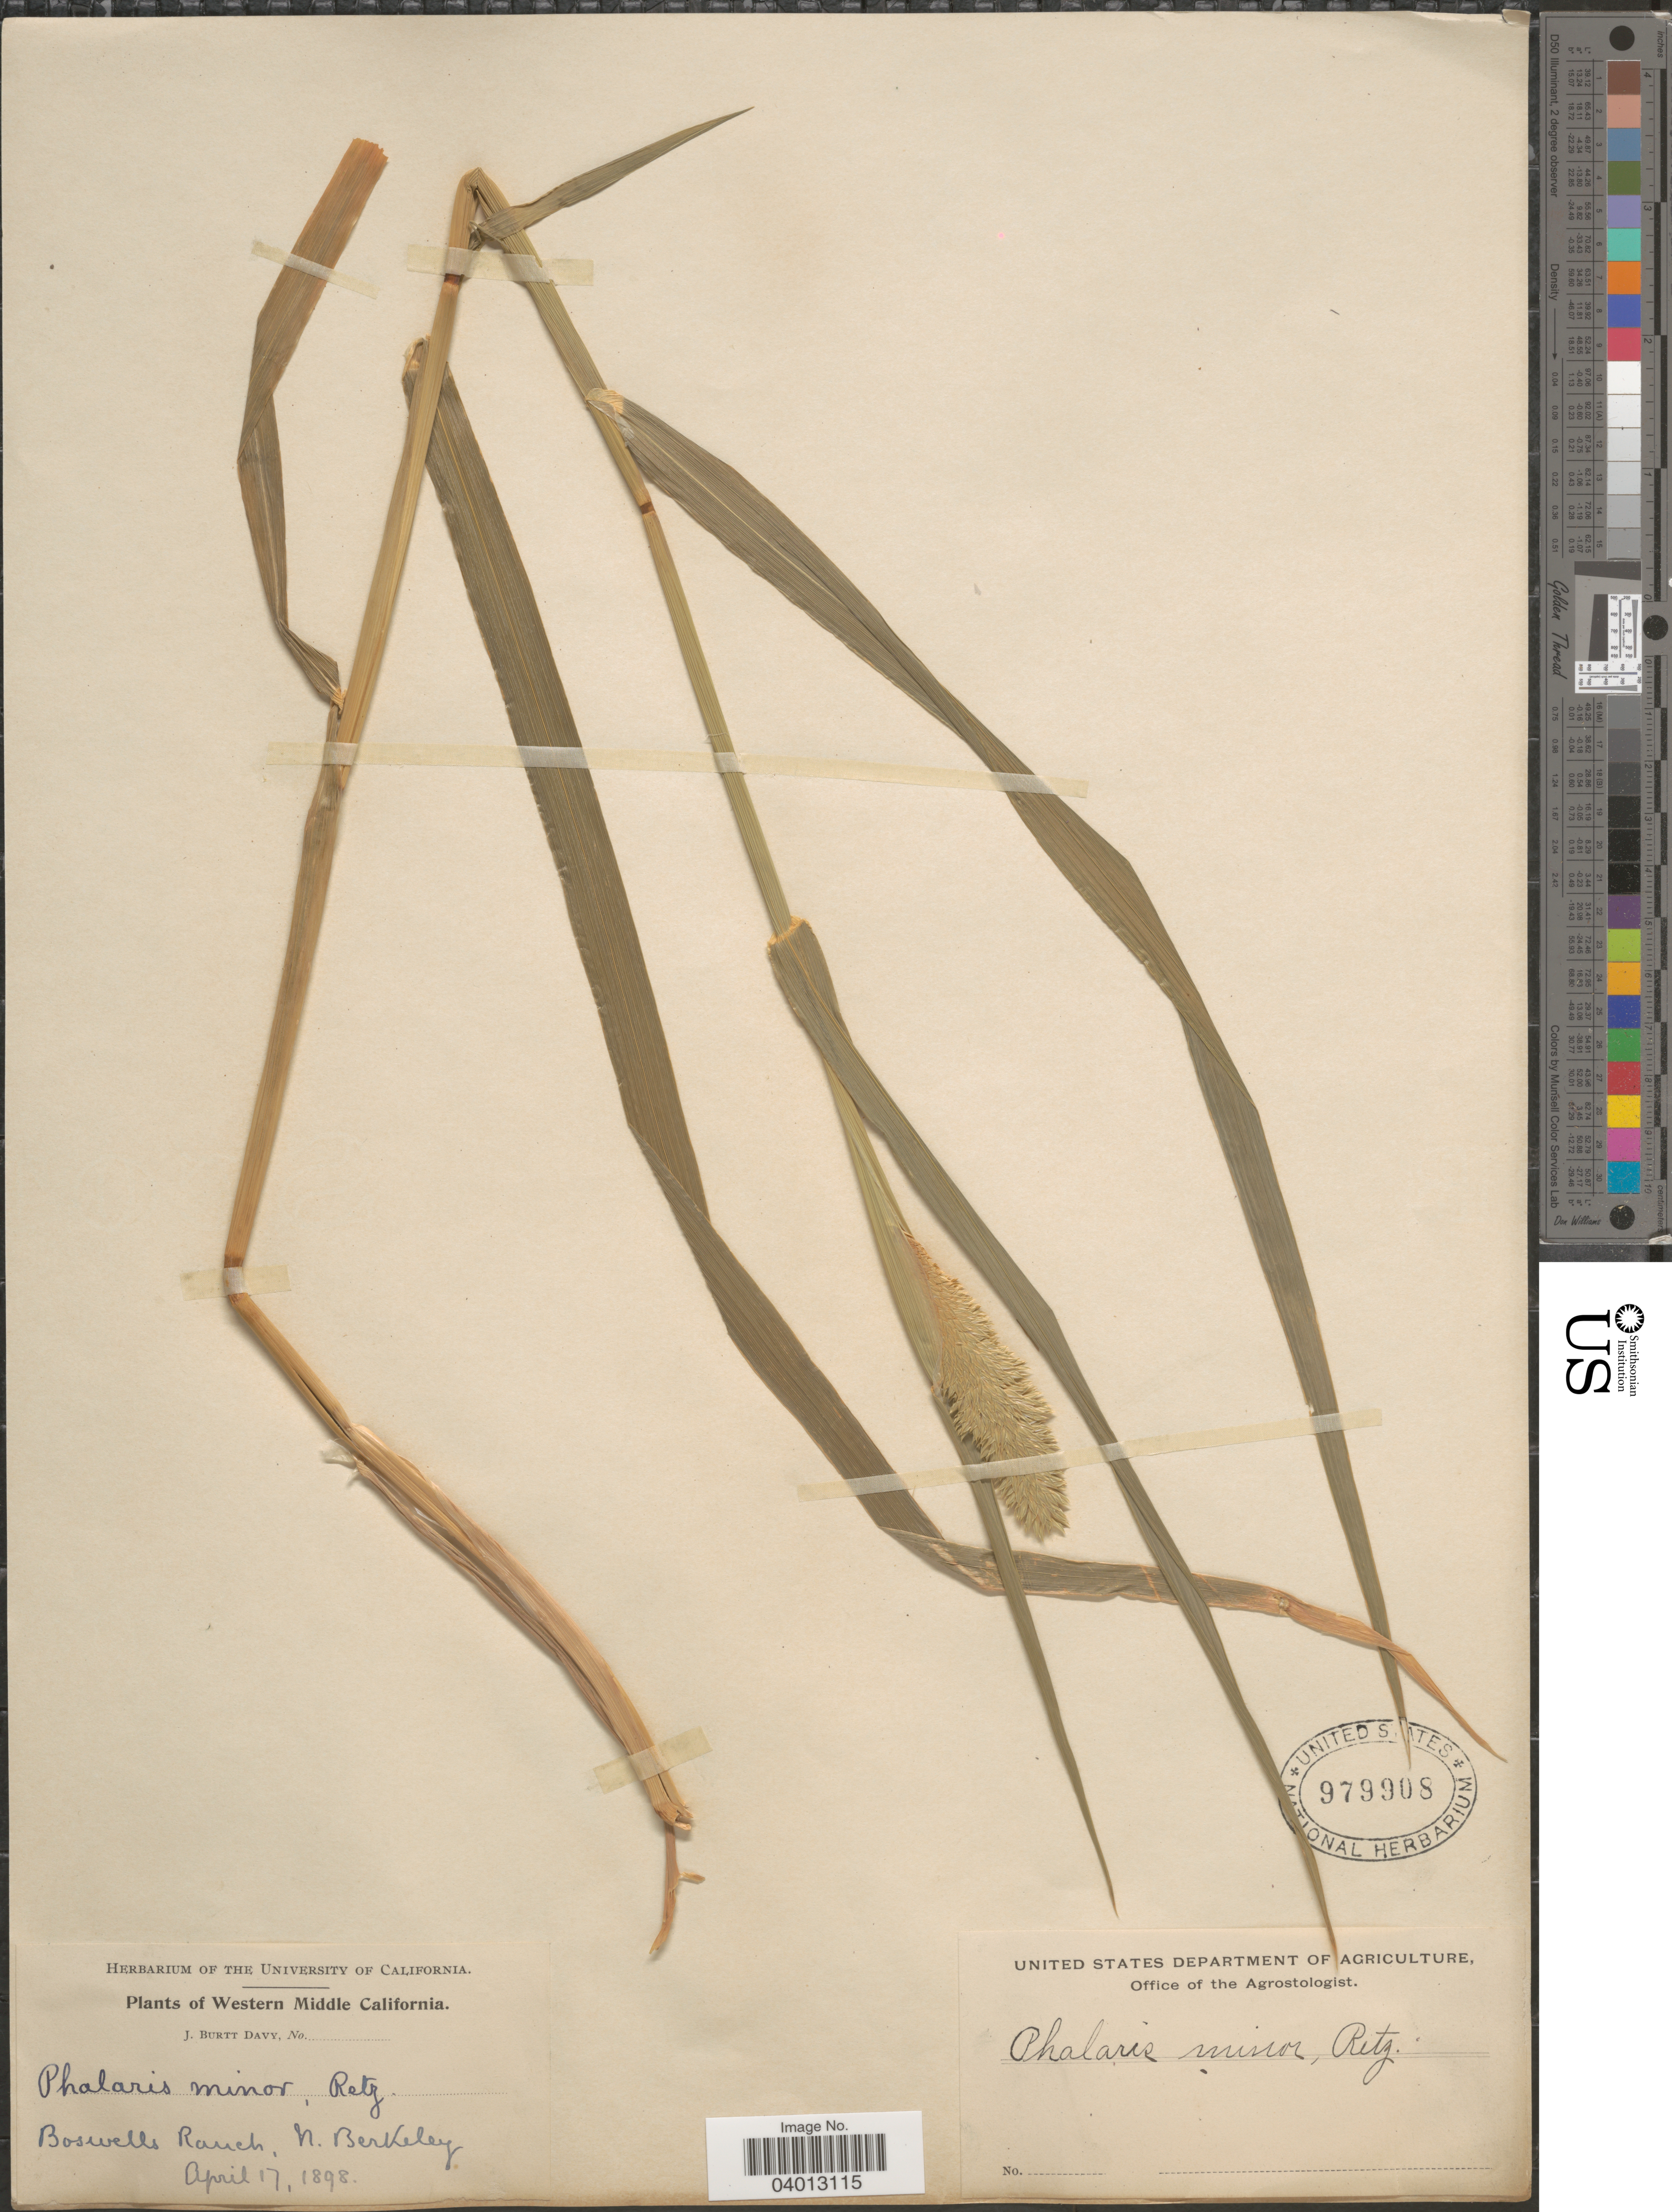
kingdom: Plantae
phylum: Tracheophyta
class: Liliopsida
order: Poales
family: Poaceae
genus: Phalaris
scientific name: Phalaris minor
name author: Retz.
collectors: J. Burtt Davy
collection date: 1898-04-17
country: United States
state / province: California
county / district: Alameda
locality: Western Middle California. Boswells Ranch, N. Berkeley.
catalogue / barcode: US 979908